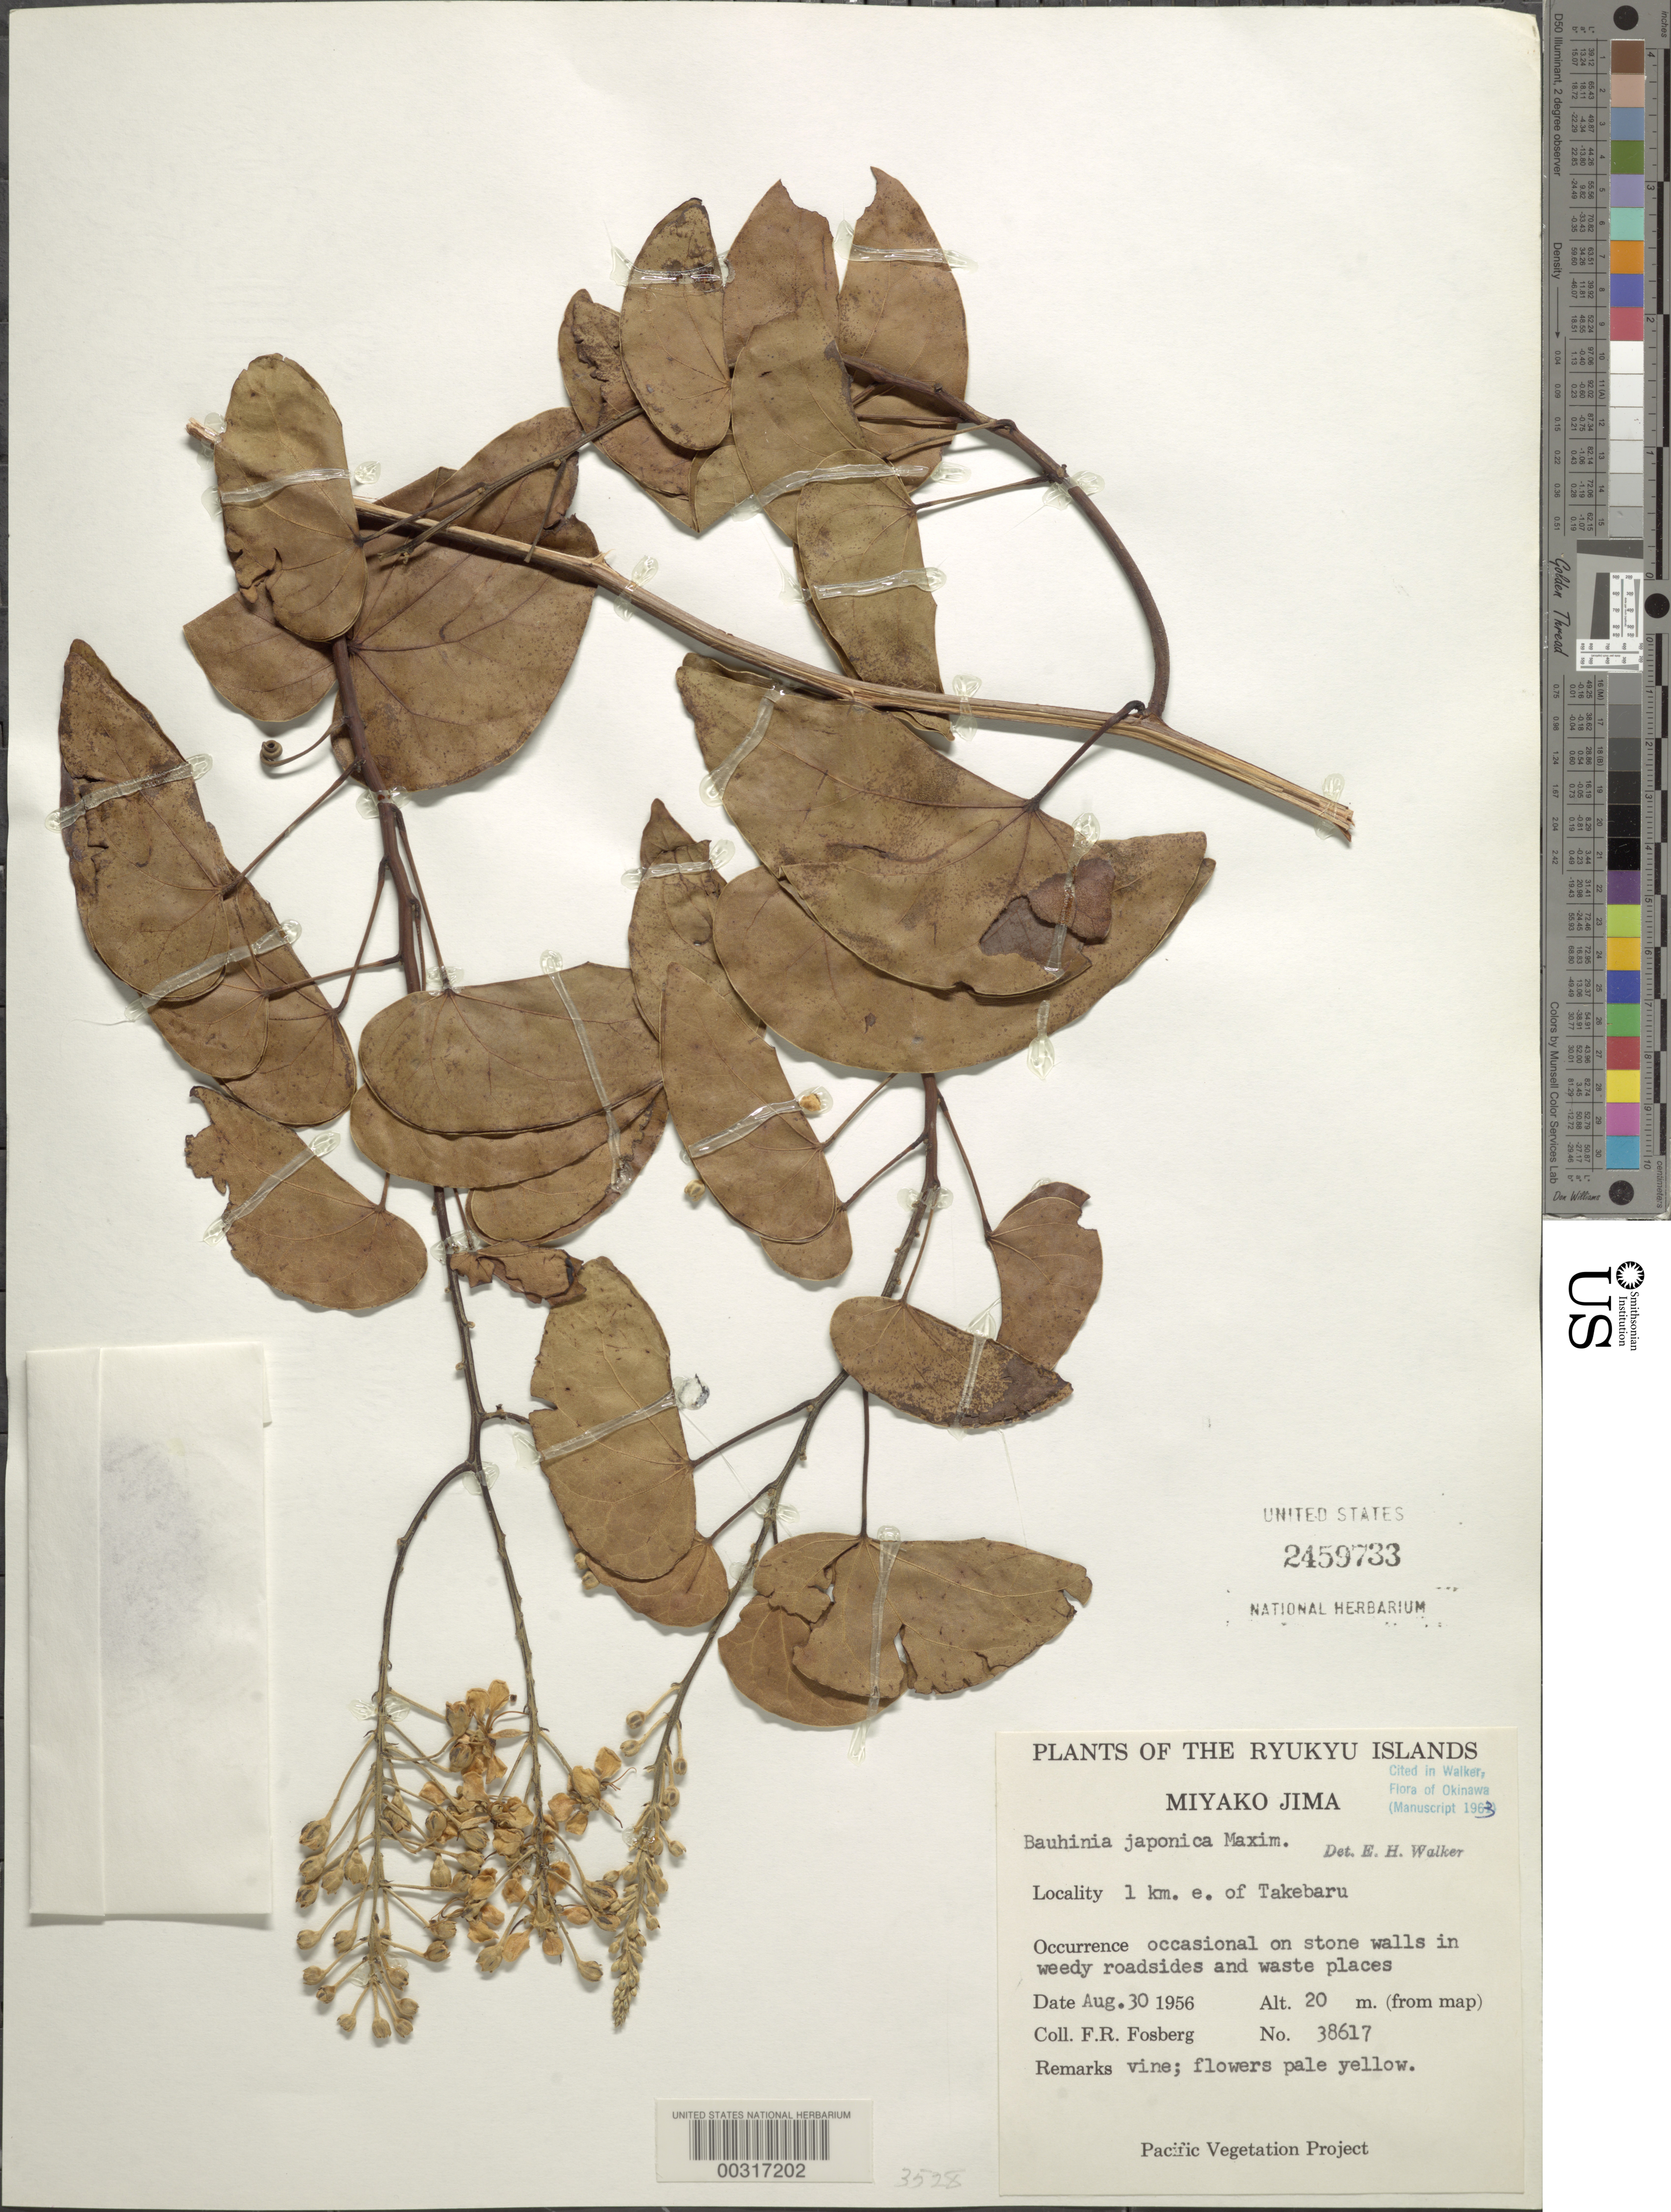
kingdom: Plantae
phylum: Tracheophyta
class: Magnoliopsida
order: Fabales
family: Fabaceae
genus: Phanera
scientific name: Phanera japonica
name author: (Maxim.) H. Ohashi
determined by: U.S. National Herbarium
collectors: F. R. Fosberg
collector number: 38617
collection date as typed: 30 Aug 1956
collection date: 1956-08-30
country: Japan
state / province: Okinawa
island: Miyako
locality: Sakishima is.; miyako jima; 1 km e of takebaru [SAKISHIMA IS.]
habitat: On stone walls in weedy roadsides and waste places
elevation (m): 20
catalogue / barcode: US 2459733